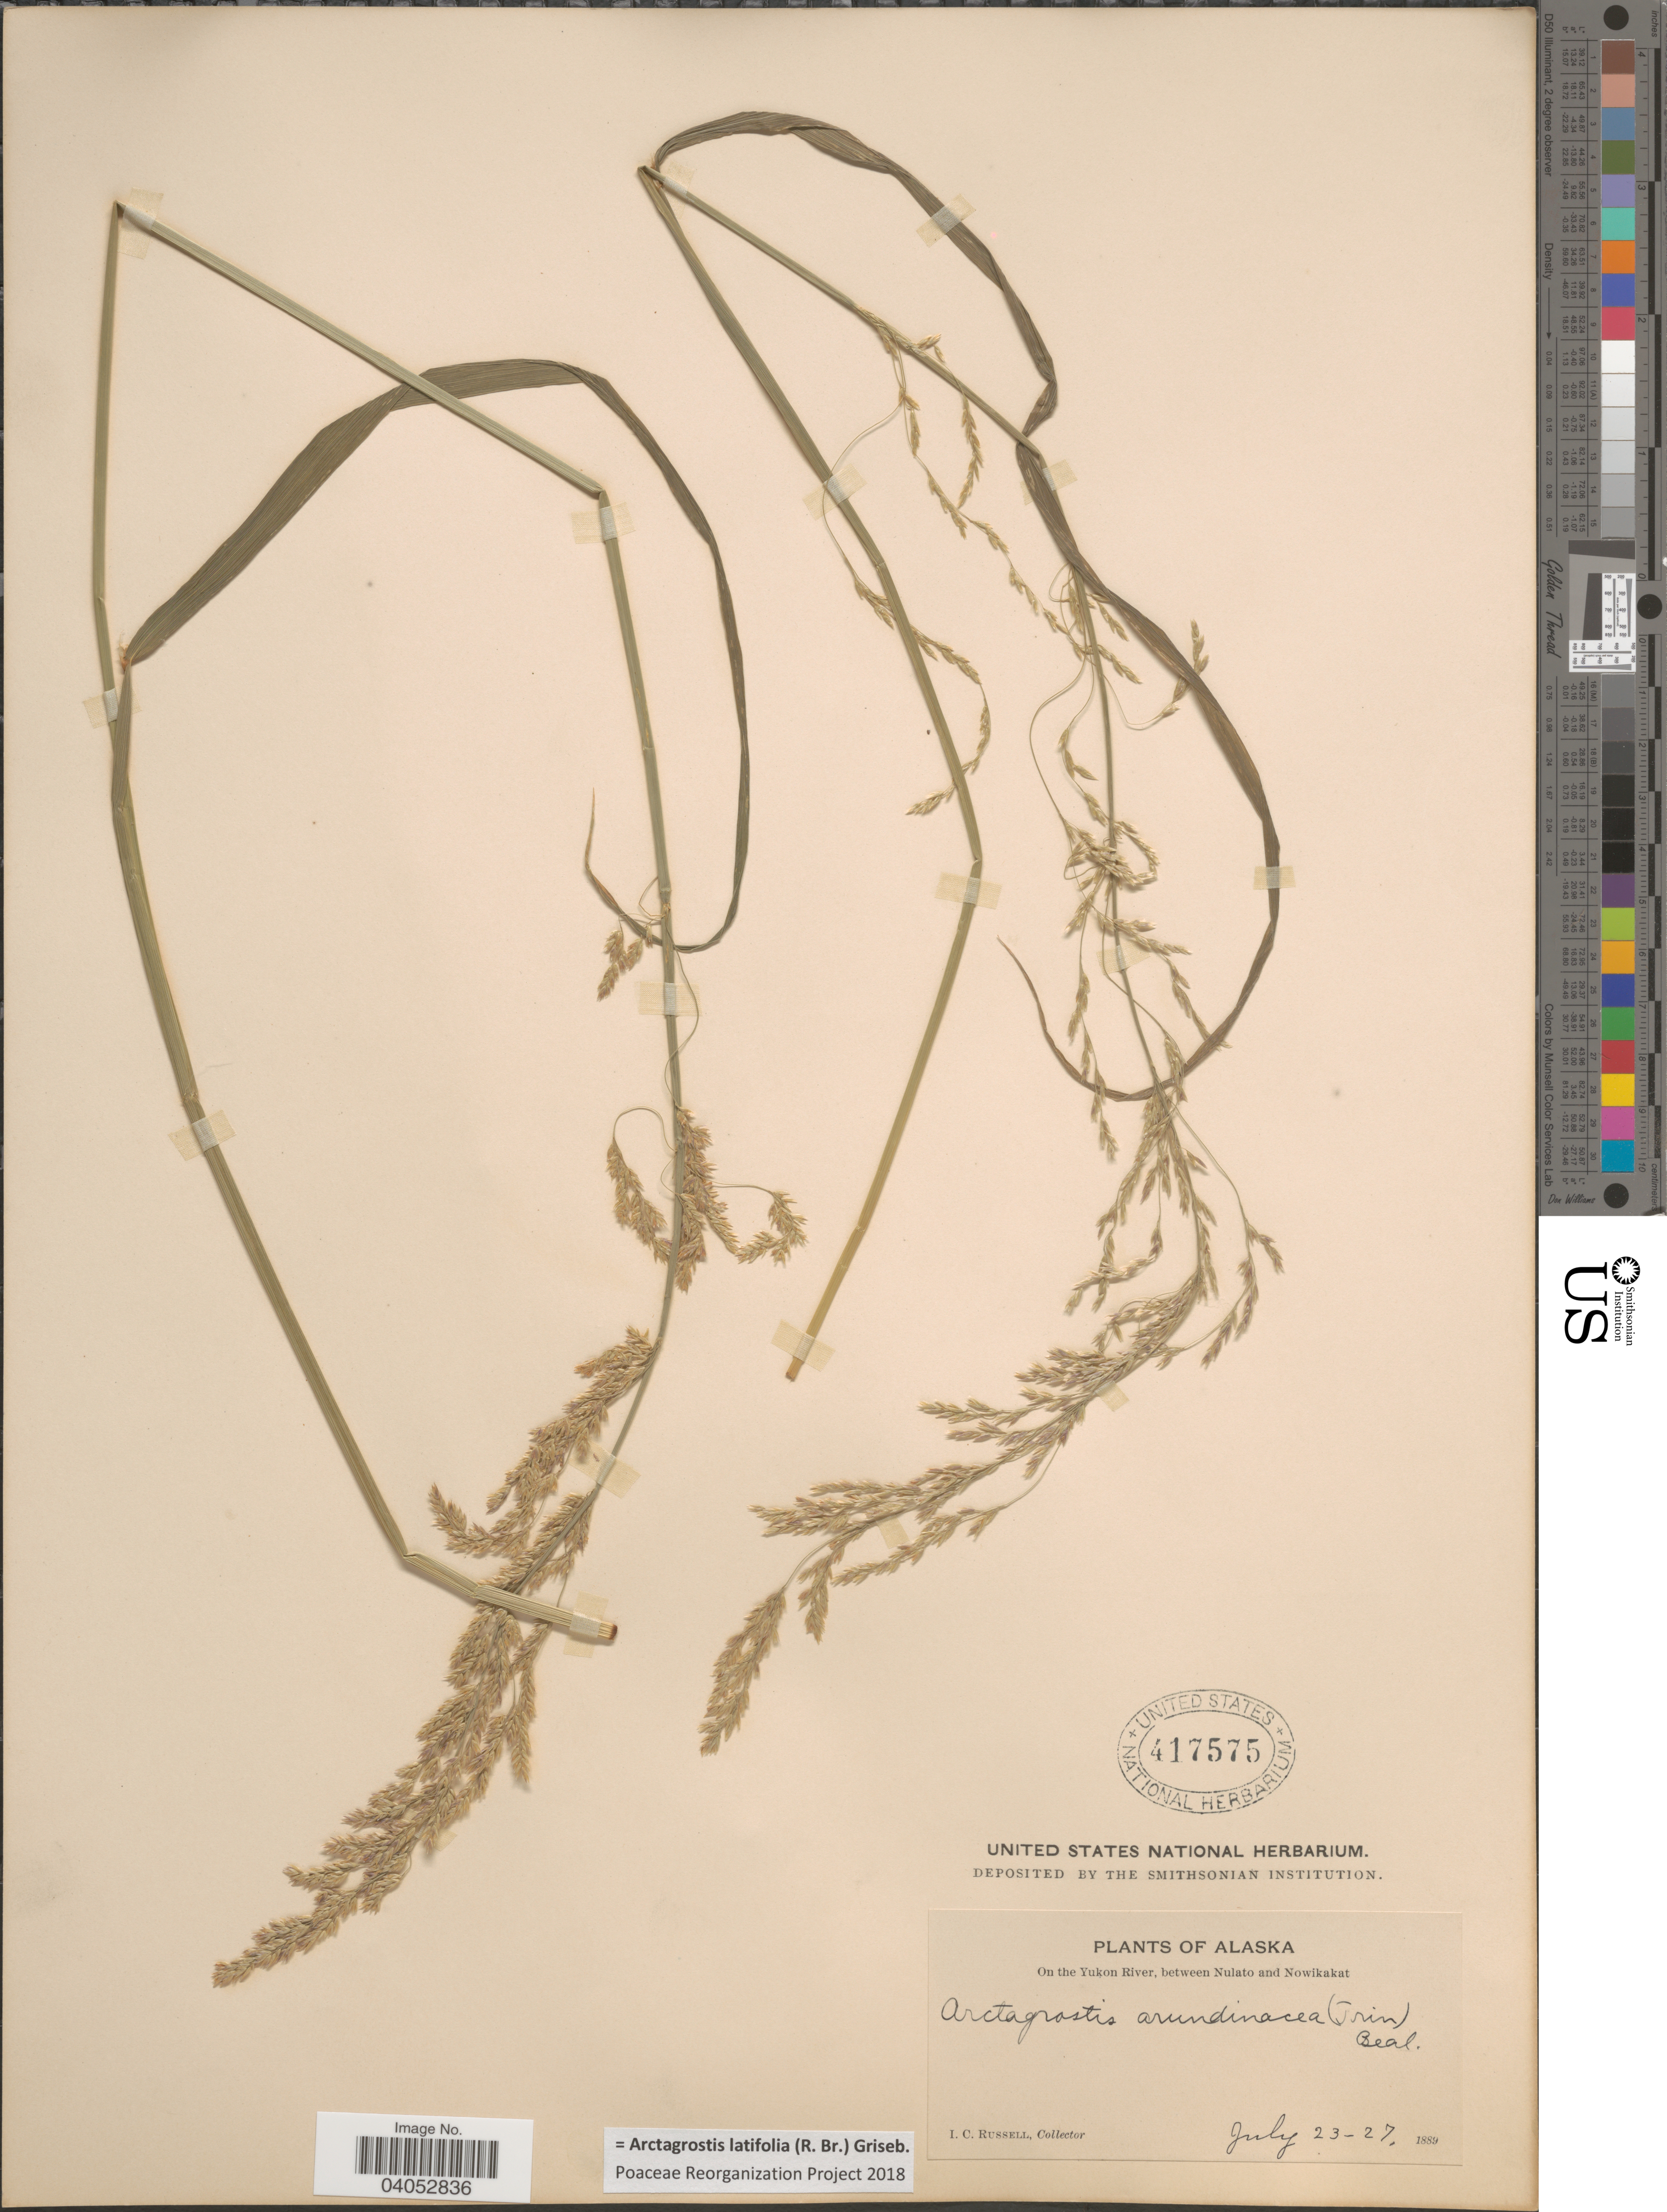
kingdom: Plantae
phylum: Tracheophyta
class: Liliopsida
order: Poales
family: Poaceae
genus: Arctagrostis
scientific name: Arctagrostis latifolia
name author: (R. Br.) Griseb.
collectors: I. C. Russell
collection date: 1889-07-23/1889-07-27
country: United States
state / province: Alaska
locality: On the Yukon River, between Nulato and Nowikakat.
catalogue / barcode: US 417575